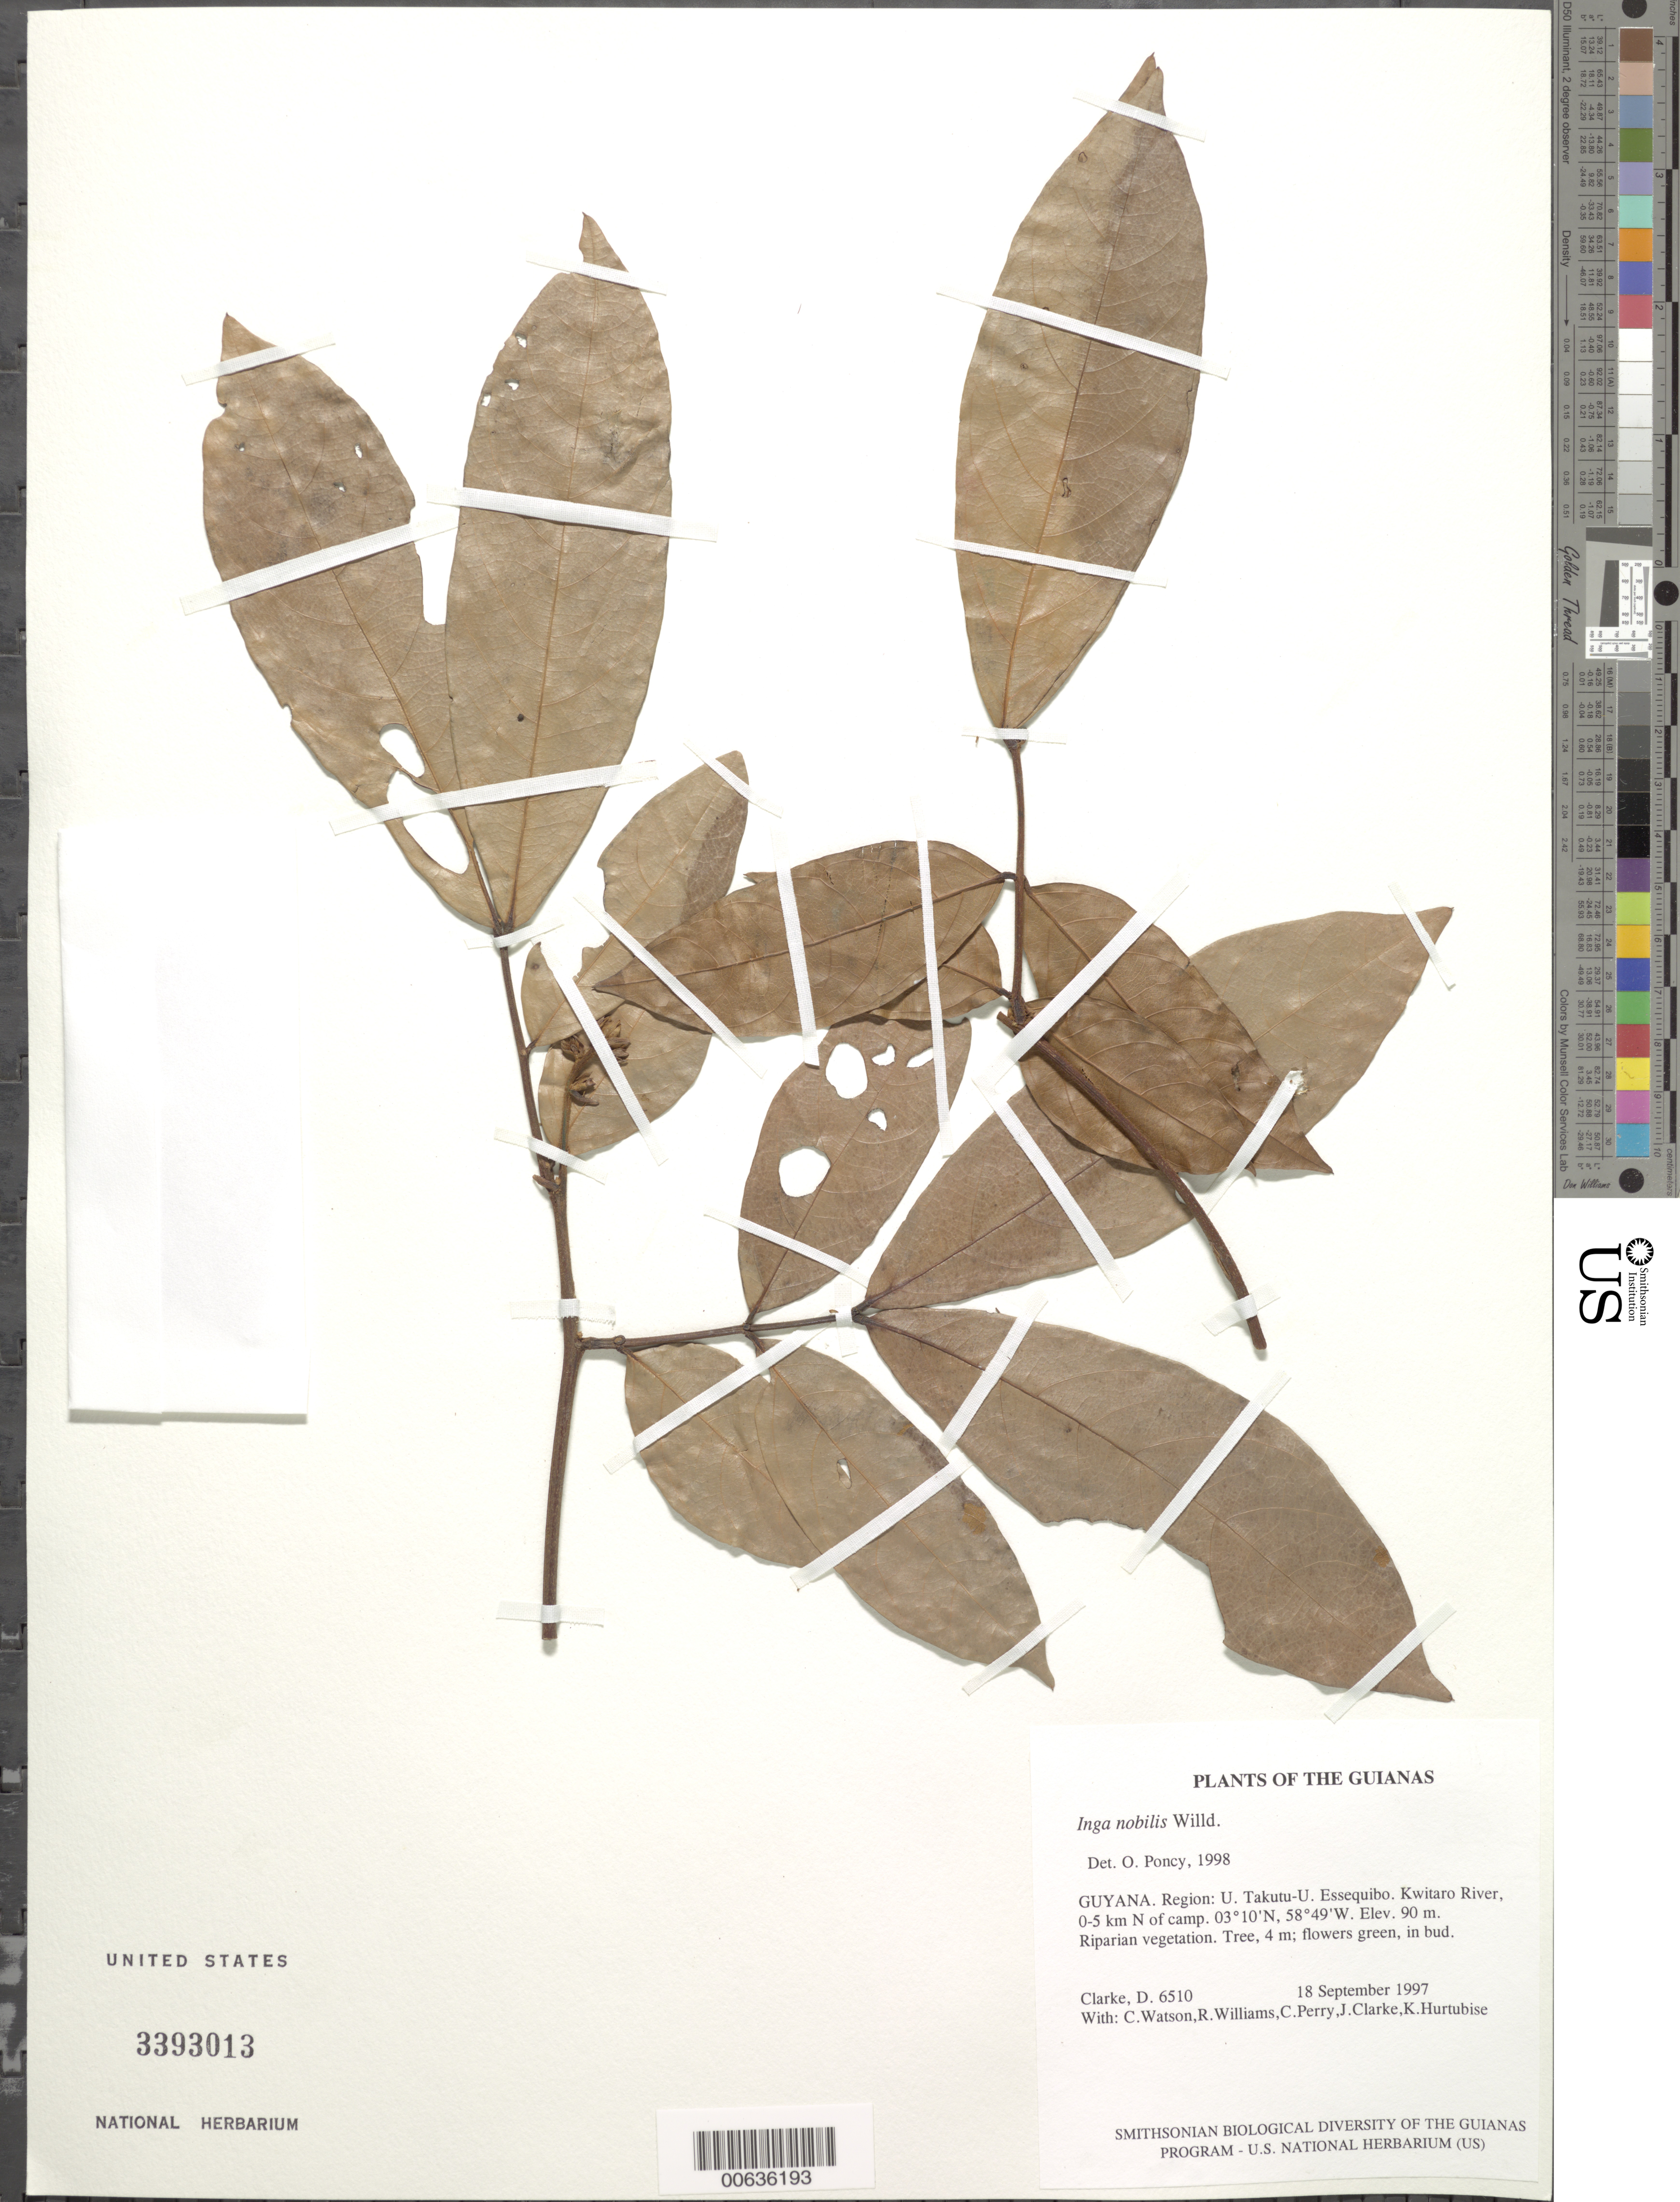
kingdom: Plantae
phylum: Tracheophyta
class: Magnoliopsida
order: Fabales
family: Fabaceae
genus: Inga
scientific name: Inga nobilis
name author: Willd.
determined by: Poncy, O.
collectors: H. D. Clarke, C. Watson, R. Williams, C. Perry, J. Clarke & K. Hurtubise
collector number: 6510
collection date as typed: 18 September 1997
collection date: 1997-09-18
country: Guyana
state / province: U. Takutu-U. Essequibo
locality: Kwitaro River, 0-5 km N of camp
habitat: Riparian vegetation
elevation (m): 90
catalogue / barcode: US 3393013